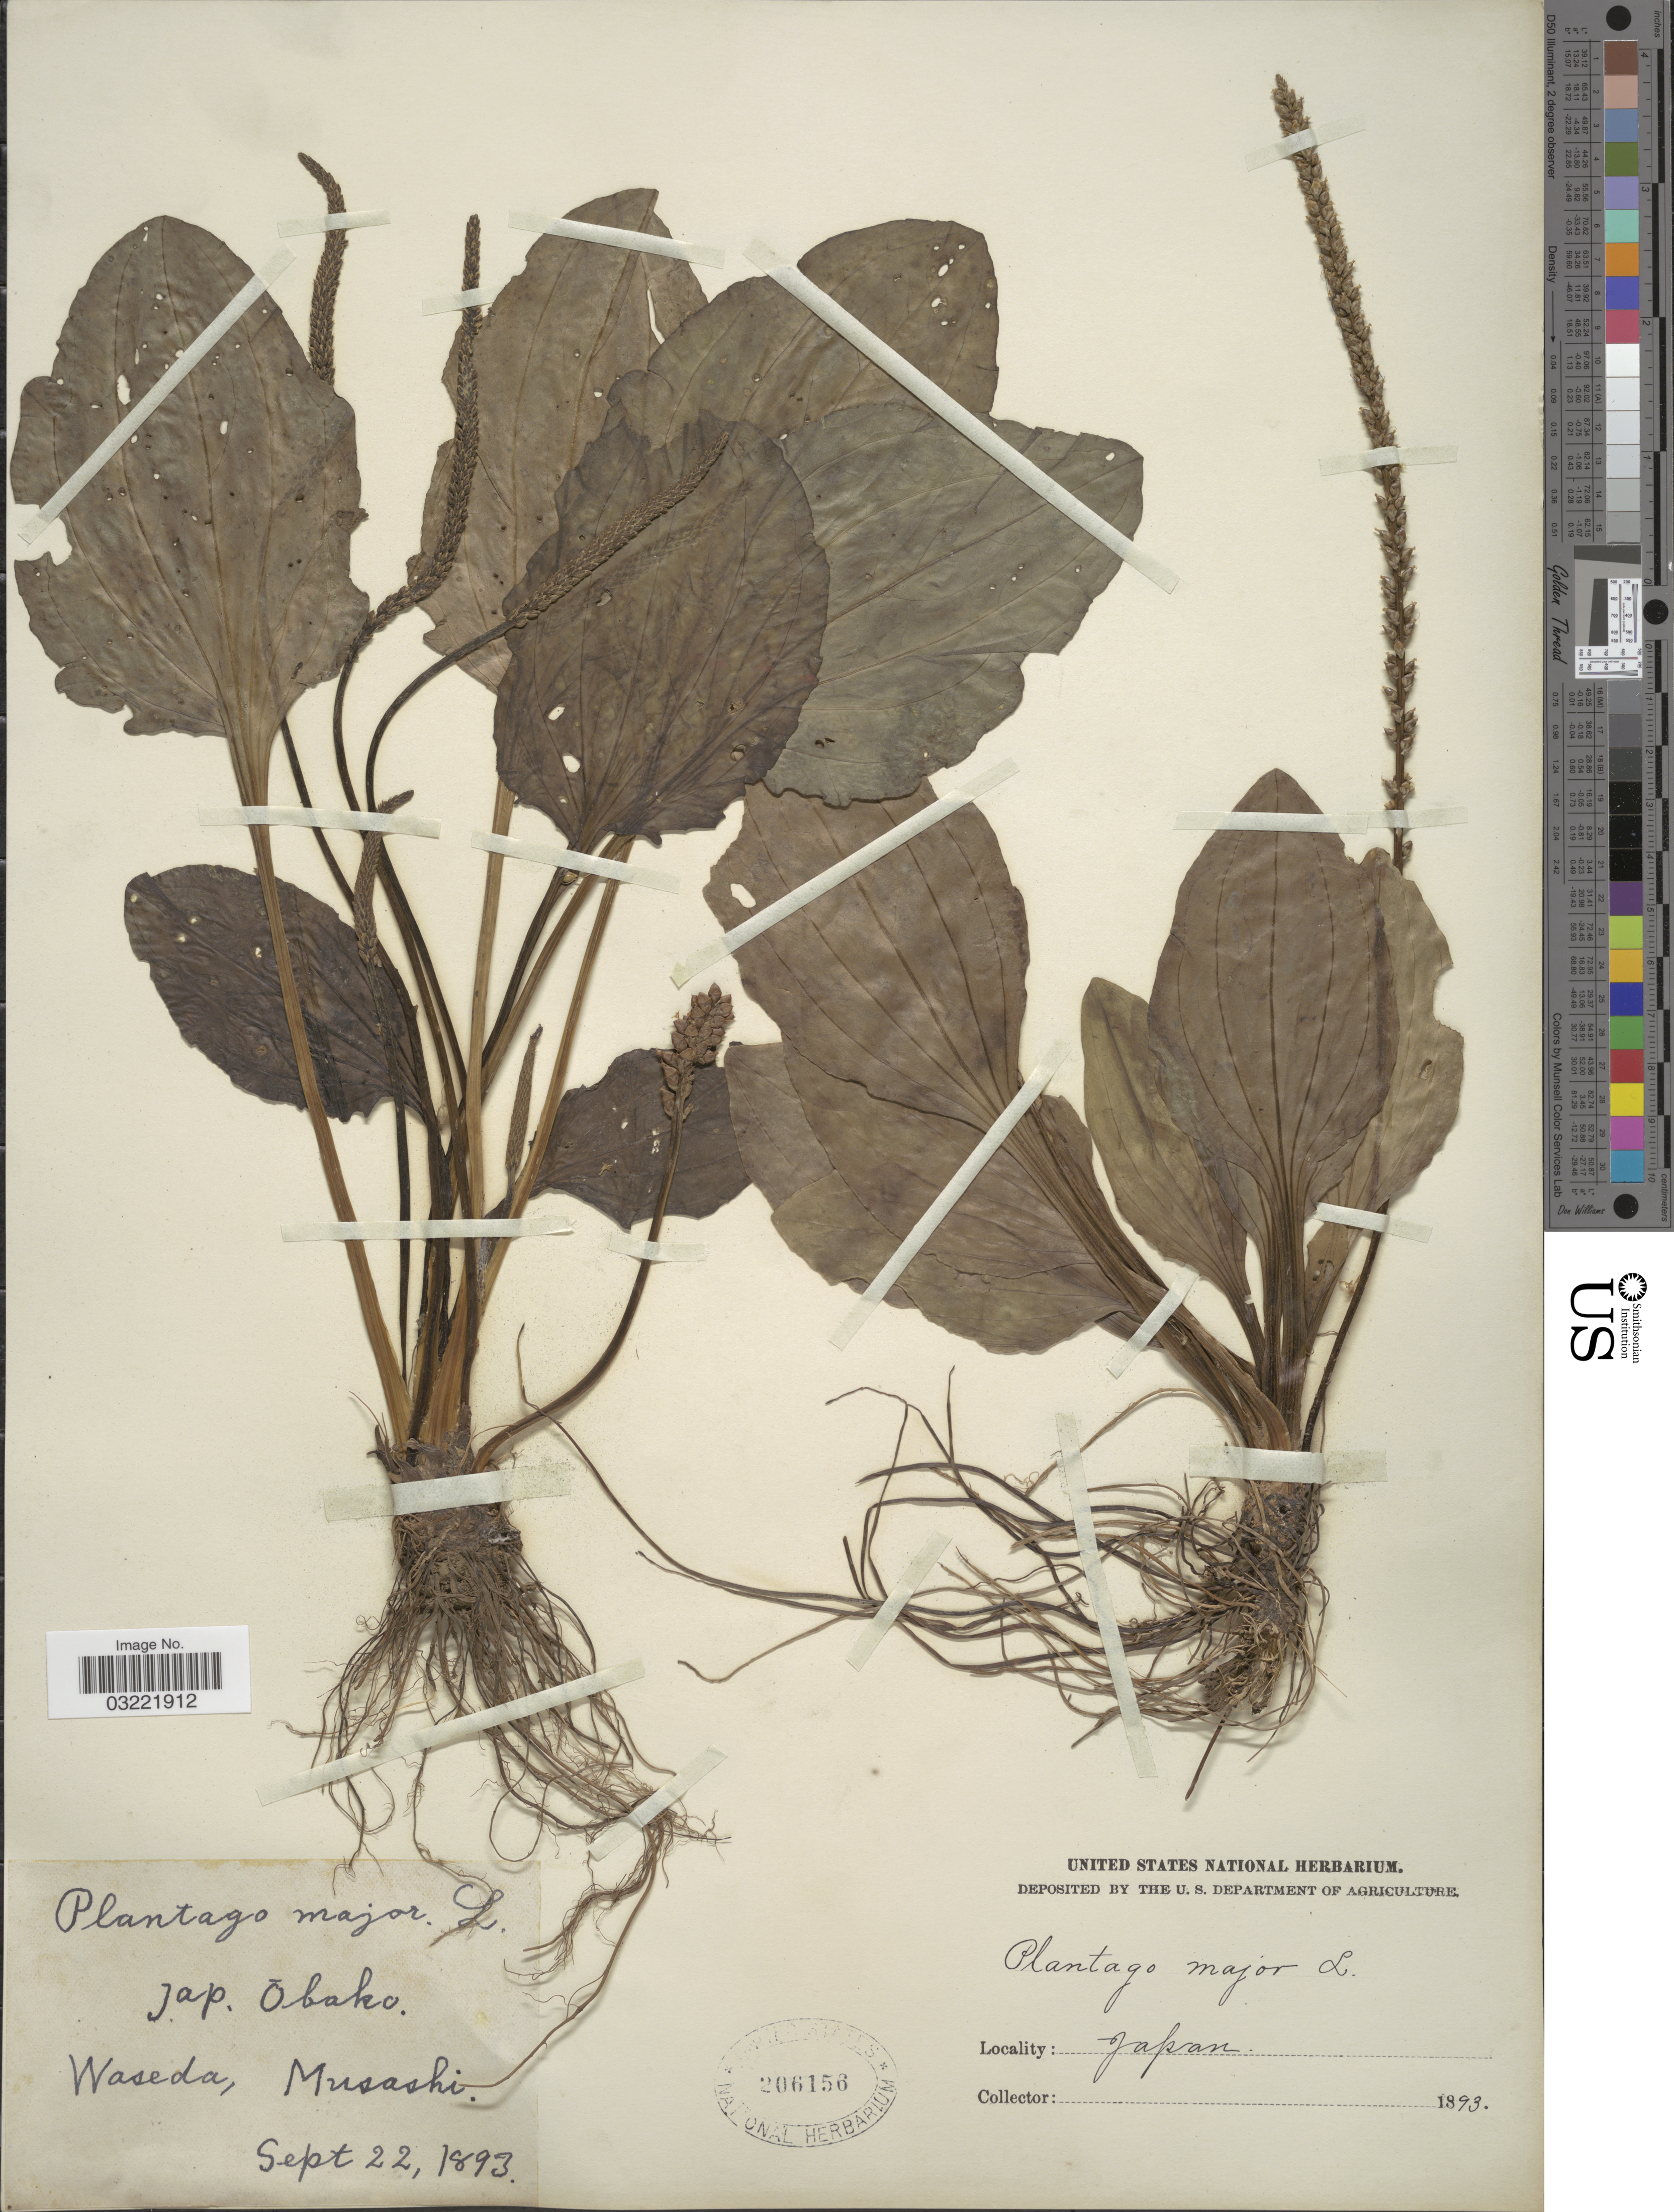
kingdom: Plantae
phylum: Tracheophyta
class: Magnoliopsida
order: Lamiales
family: Plantaginaceae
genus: Plantago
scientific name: Plantago asiatica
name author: L.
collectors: ex herb. United States National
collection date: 1893-09-22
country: Japan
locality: Wasedam Musashi.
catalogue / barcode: US 206156